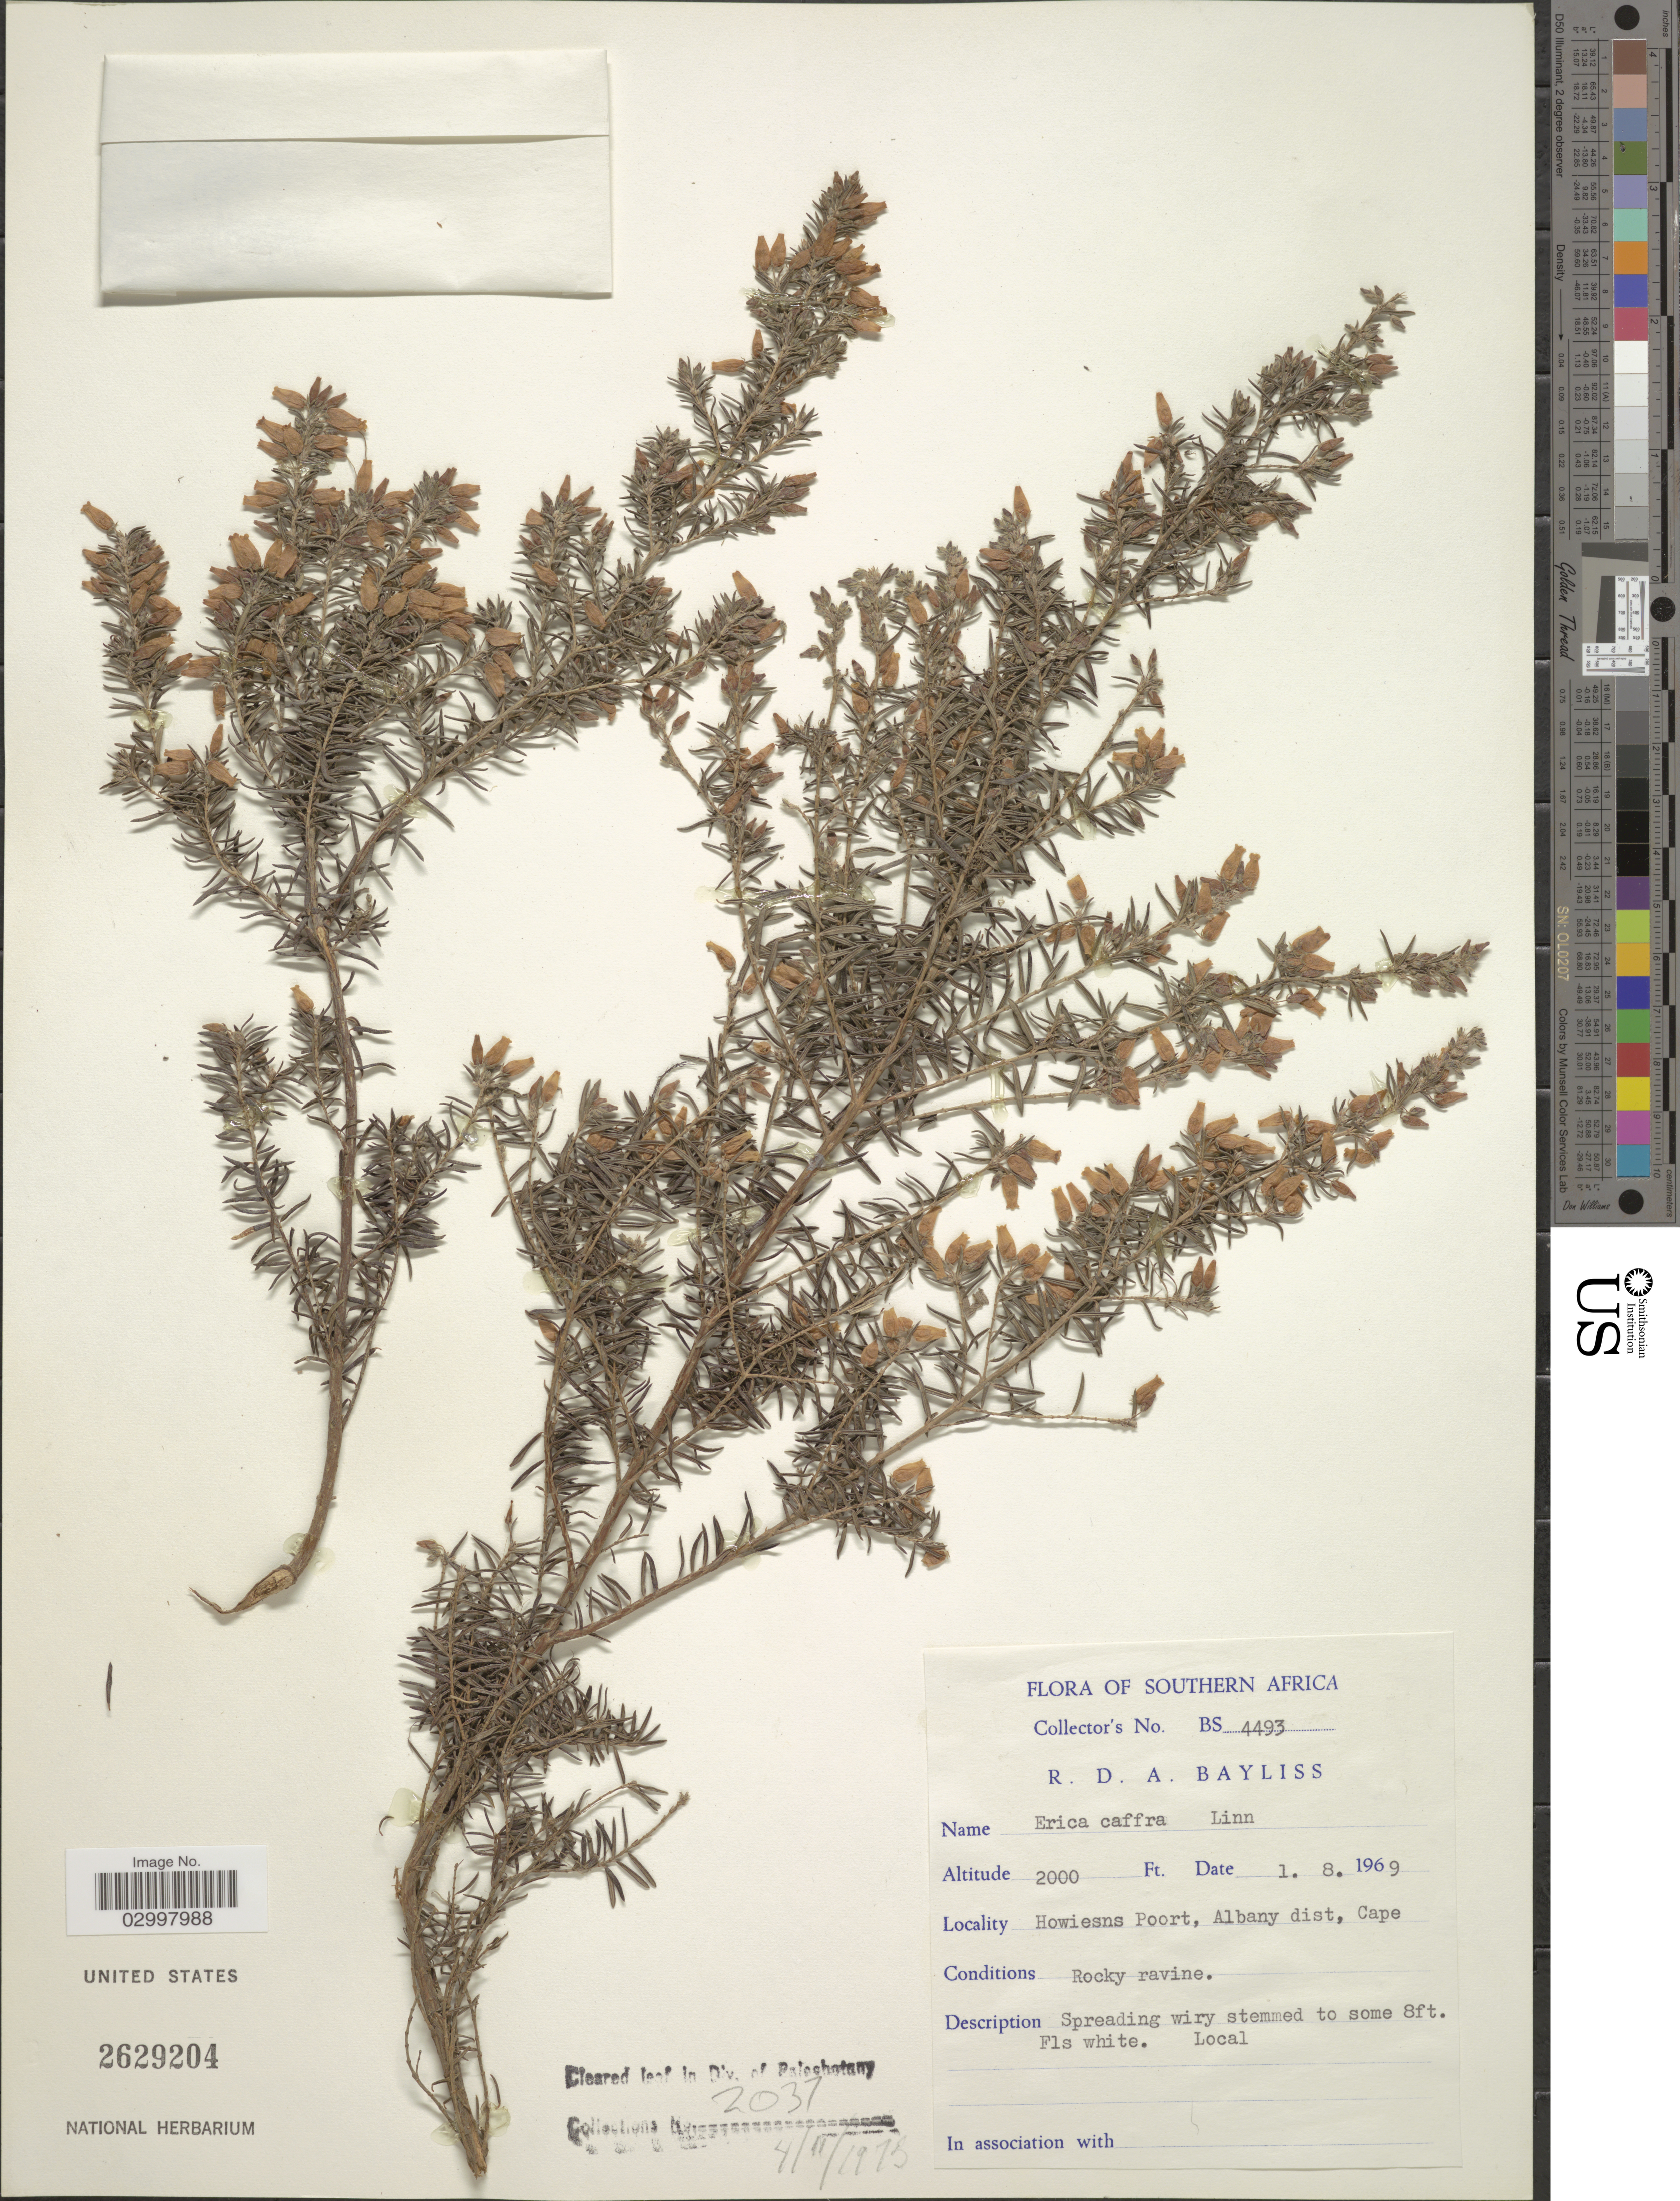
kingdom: Plantae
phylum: Tracheophyta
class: Magnoliopsida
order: Ericales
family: Ericaceae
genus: Erica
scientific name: Erica caffra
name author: L.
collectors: R. Bayliss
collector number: BS 4493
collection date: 1969-08-01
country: South Africa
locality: Howiesns Poort, Albany dist.Cape. Southern Africa.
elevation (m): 610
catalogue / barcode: US 2629204